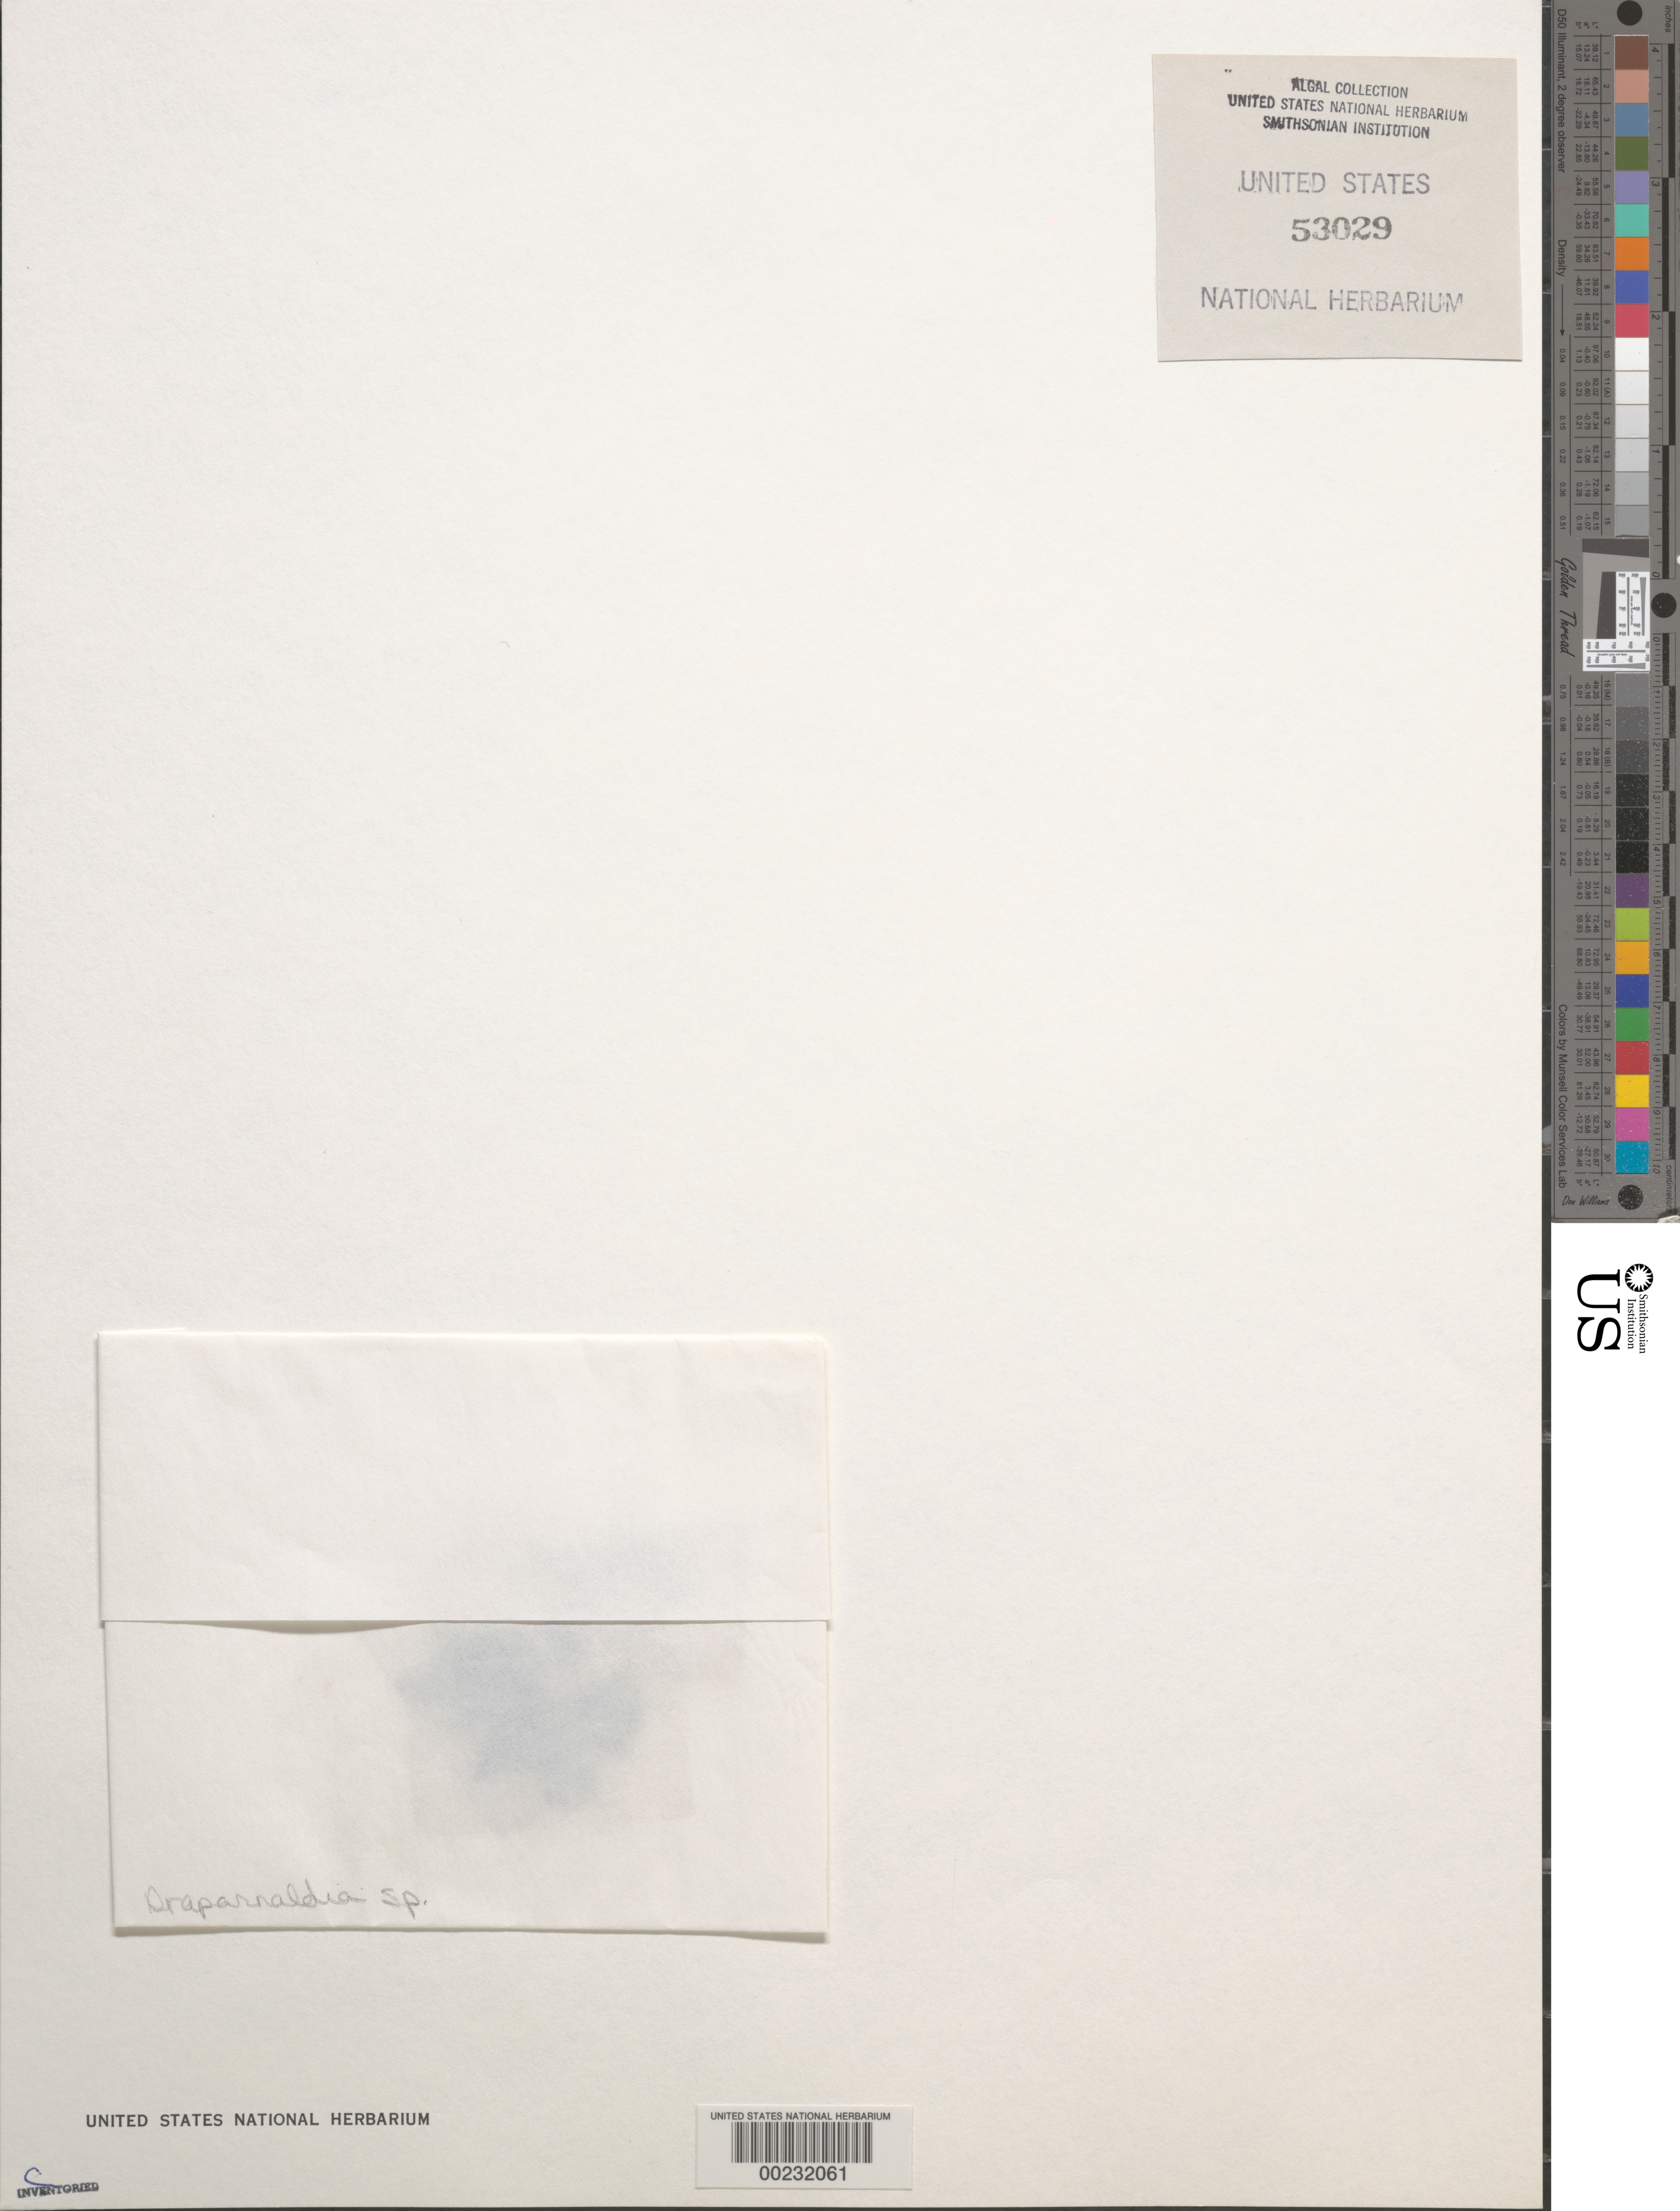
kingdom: Plantae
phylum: Chlorophyta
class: Chlorophyceae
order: Chaetophorales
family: Chaetophoraceae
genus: Draparnaldia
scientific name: Draparnaldia sp.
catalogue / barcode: US 53029